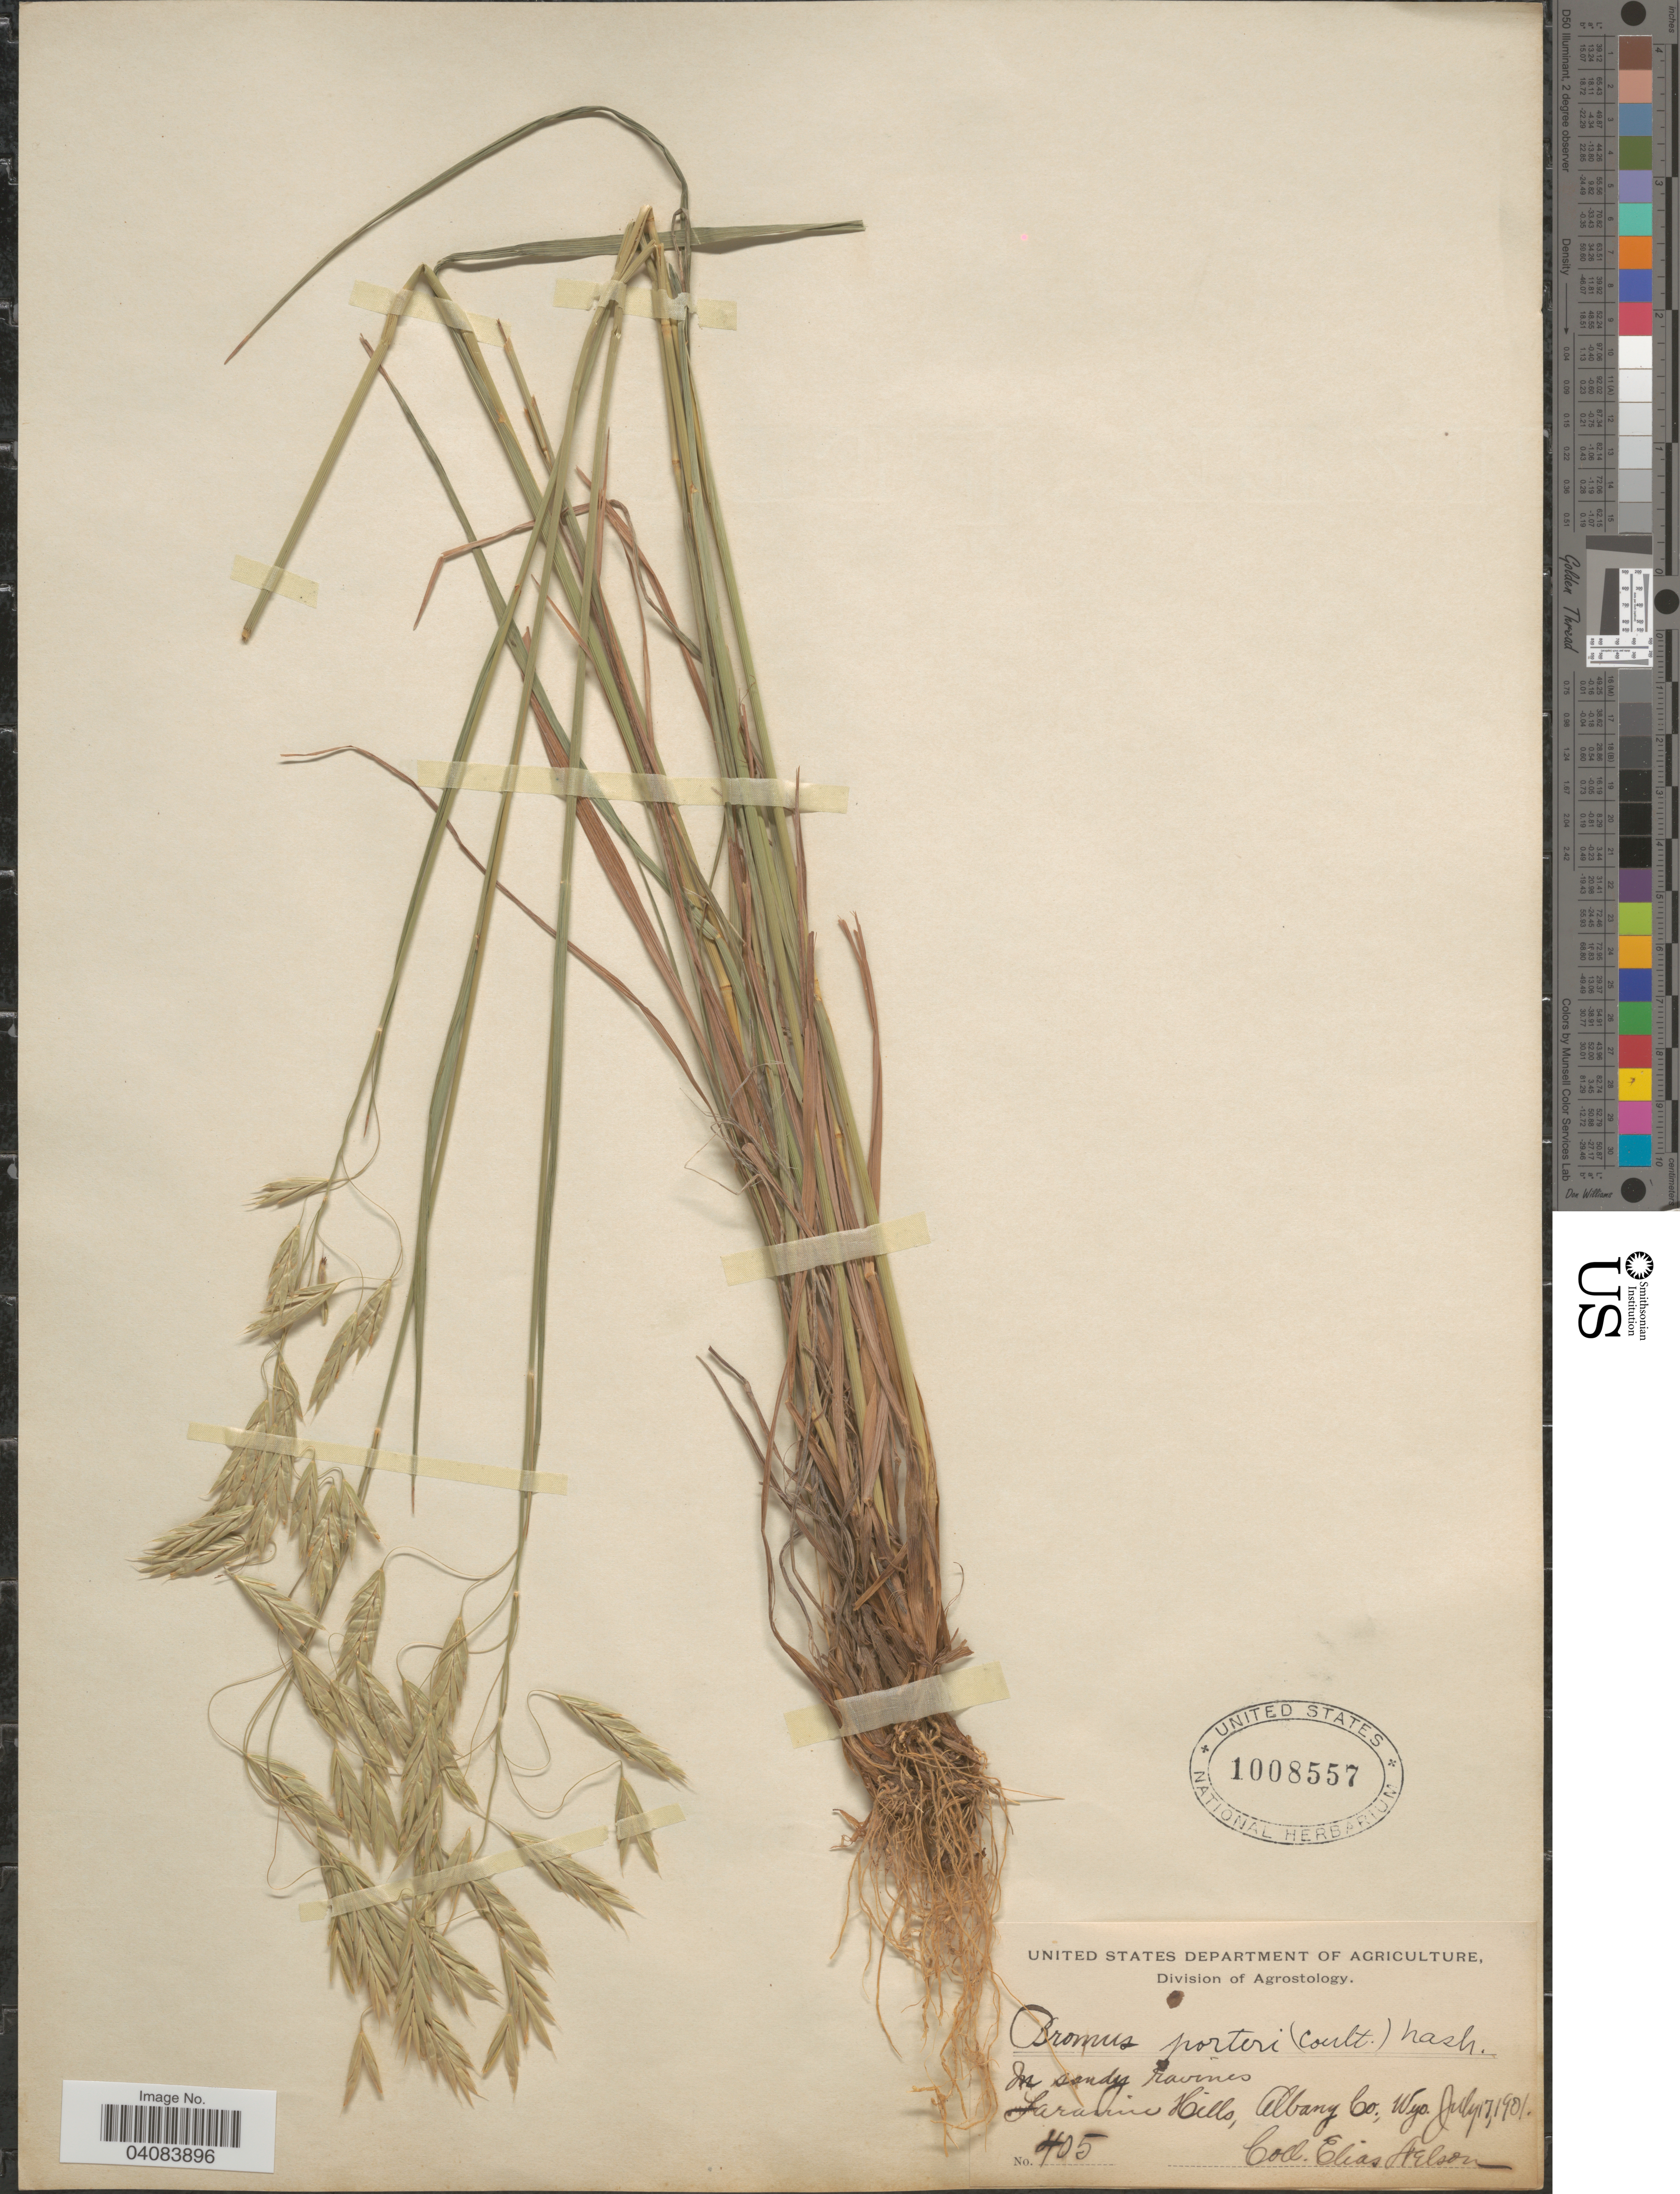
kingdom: Plantae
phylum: Tracheophyta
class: Liliopsida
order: Poales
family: Poaceae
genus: Bromus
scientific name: Bromus porteri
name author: (J.M. Coult.) Nash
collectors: E. Nelson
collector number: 405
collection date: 1901-07-17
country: United States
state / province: Wyoming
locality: In sandy ravines. Laramie Hills, Albany Co.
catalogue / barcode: US 1008557